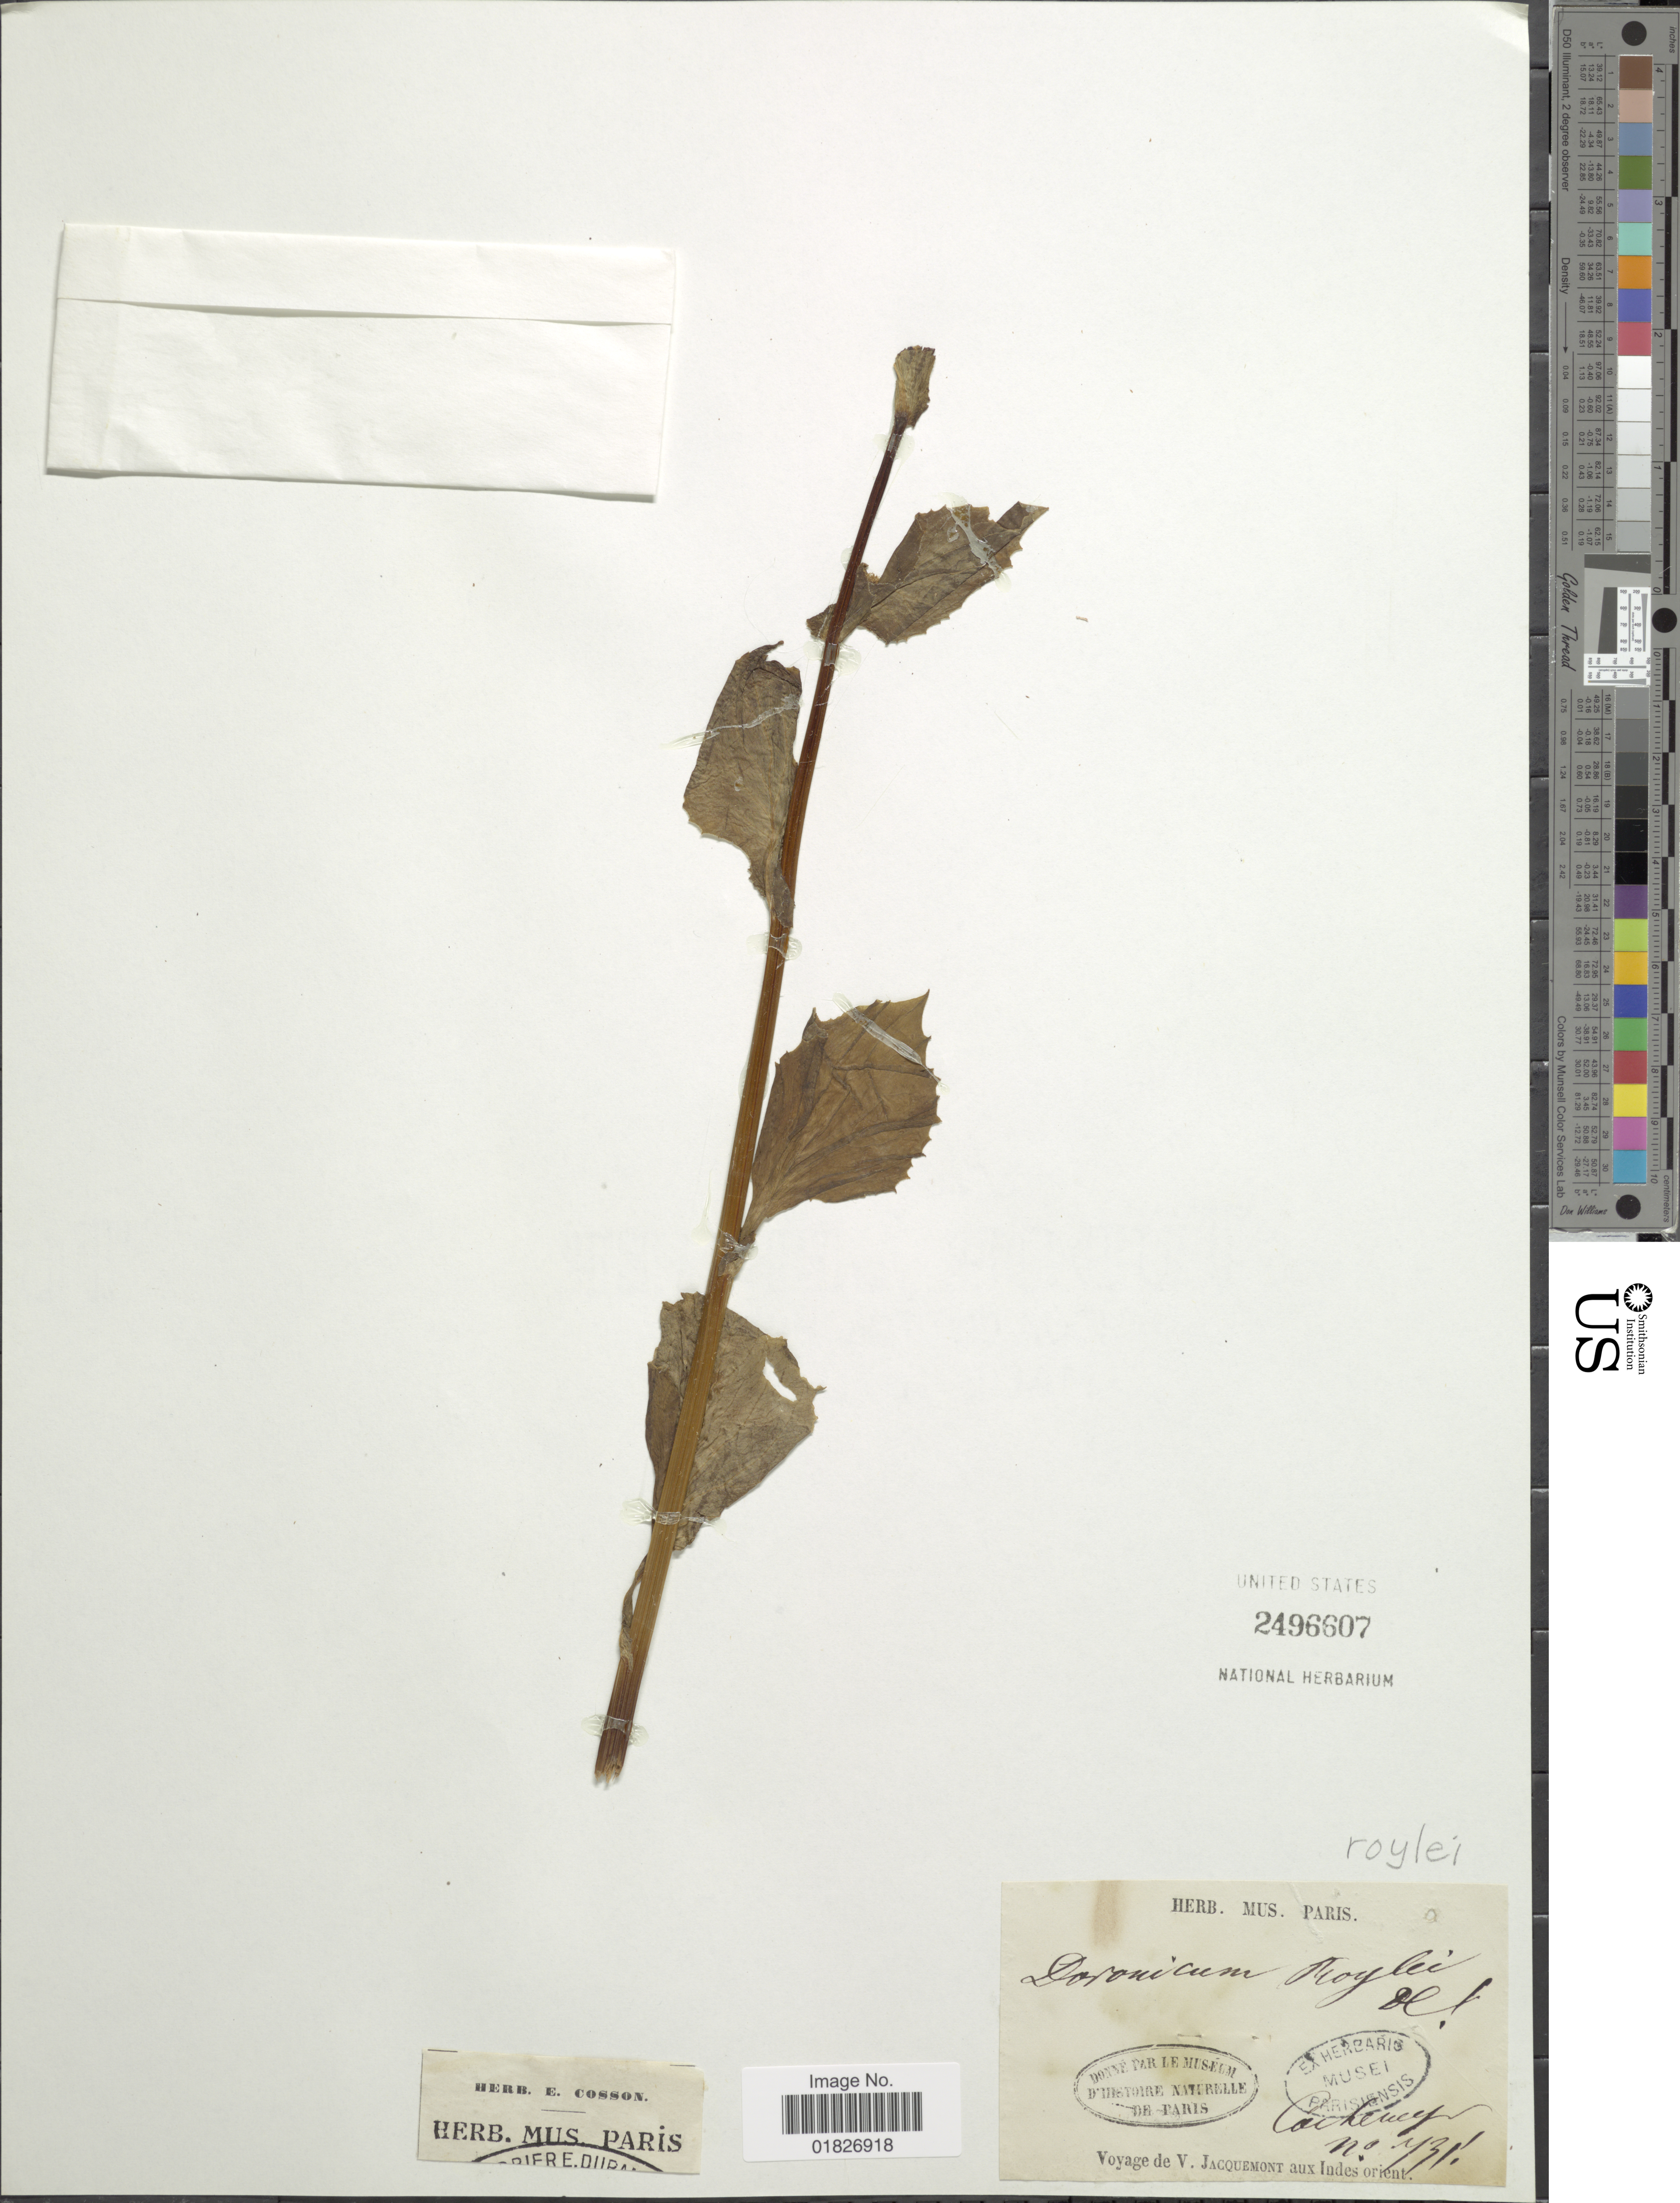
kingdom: Plantae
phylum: Tracheophyta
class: Magnoliopsida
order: Asterales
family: Asteraceae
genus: Doronicum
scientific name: Doronicum kamaonense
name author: (DC.) Alv. Fern.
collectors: V. Jacquemont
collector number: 731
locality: Cacheney [interpreted], Indes Orient.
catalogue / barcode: US 2496607